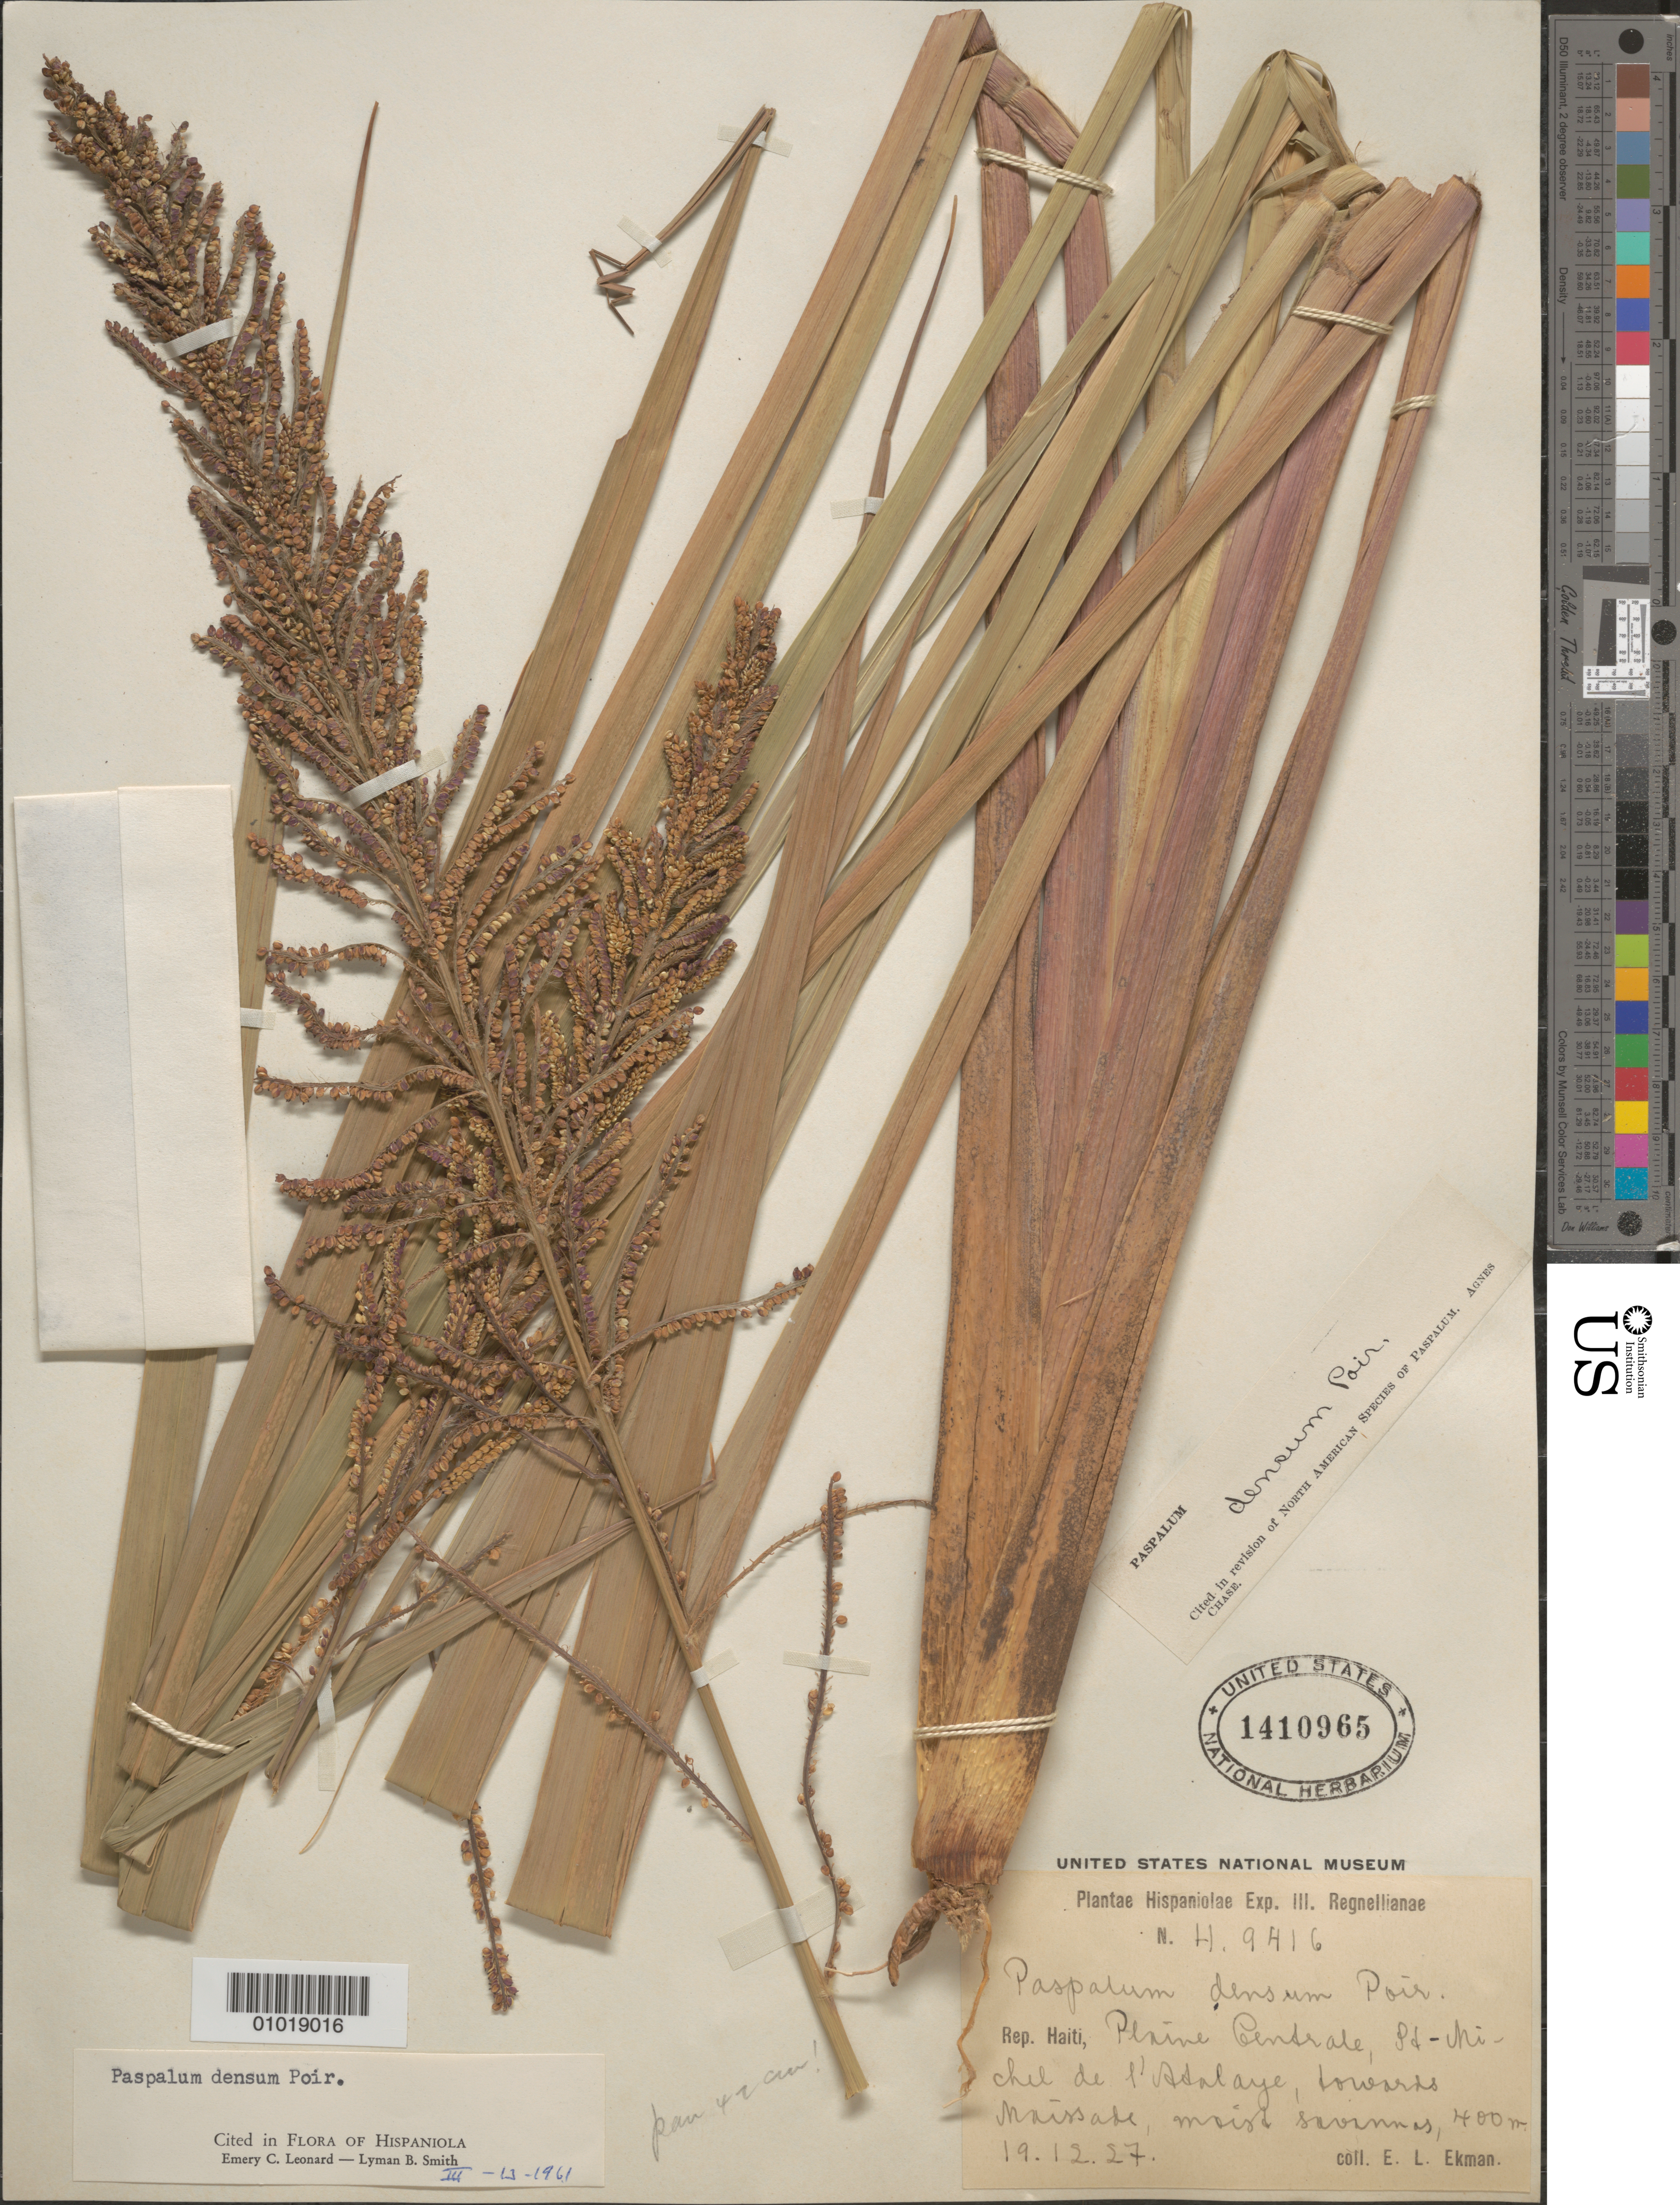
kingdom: Plantae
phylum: Tracheophyta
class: Liliopsida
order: Poales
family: Poaceae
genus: Paspalum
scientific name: Paspalum densum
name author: Poir.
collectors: E. L. Ekman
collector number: H 9416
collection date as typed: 19 Dec 1927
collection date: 1927-12-19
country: Haiti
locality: Plaine Centrale, St. Micehl de l'Adalaye, towards Maissade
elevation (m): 400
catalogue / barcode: US 1410965